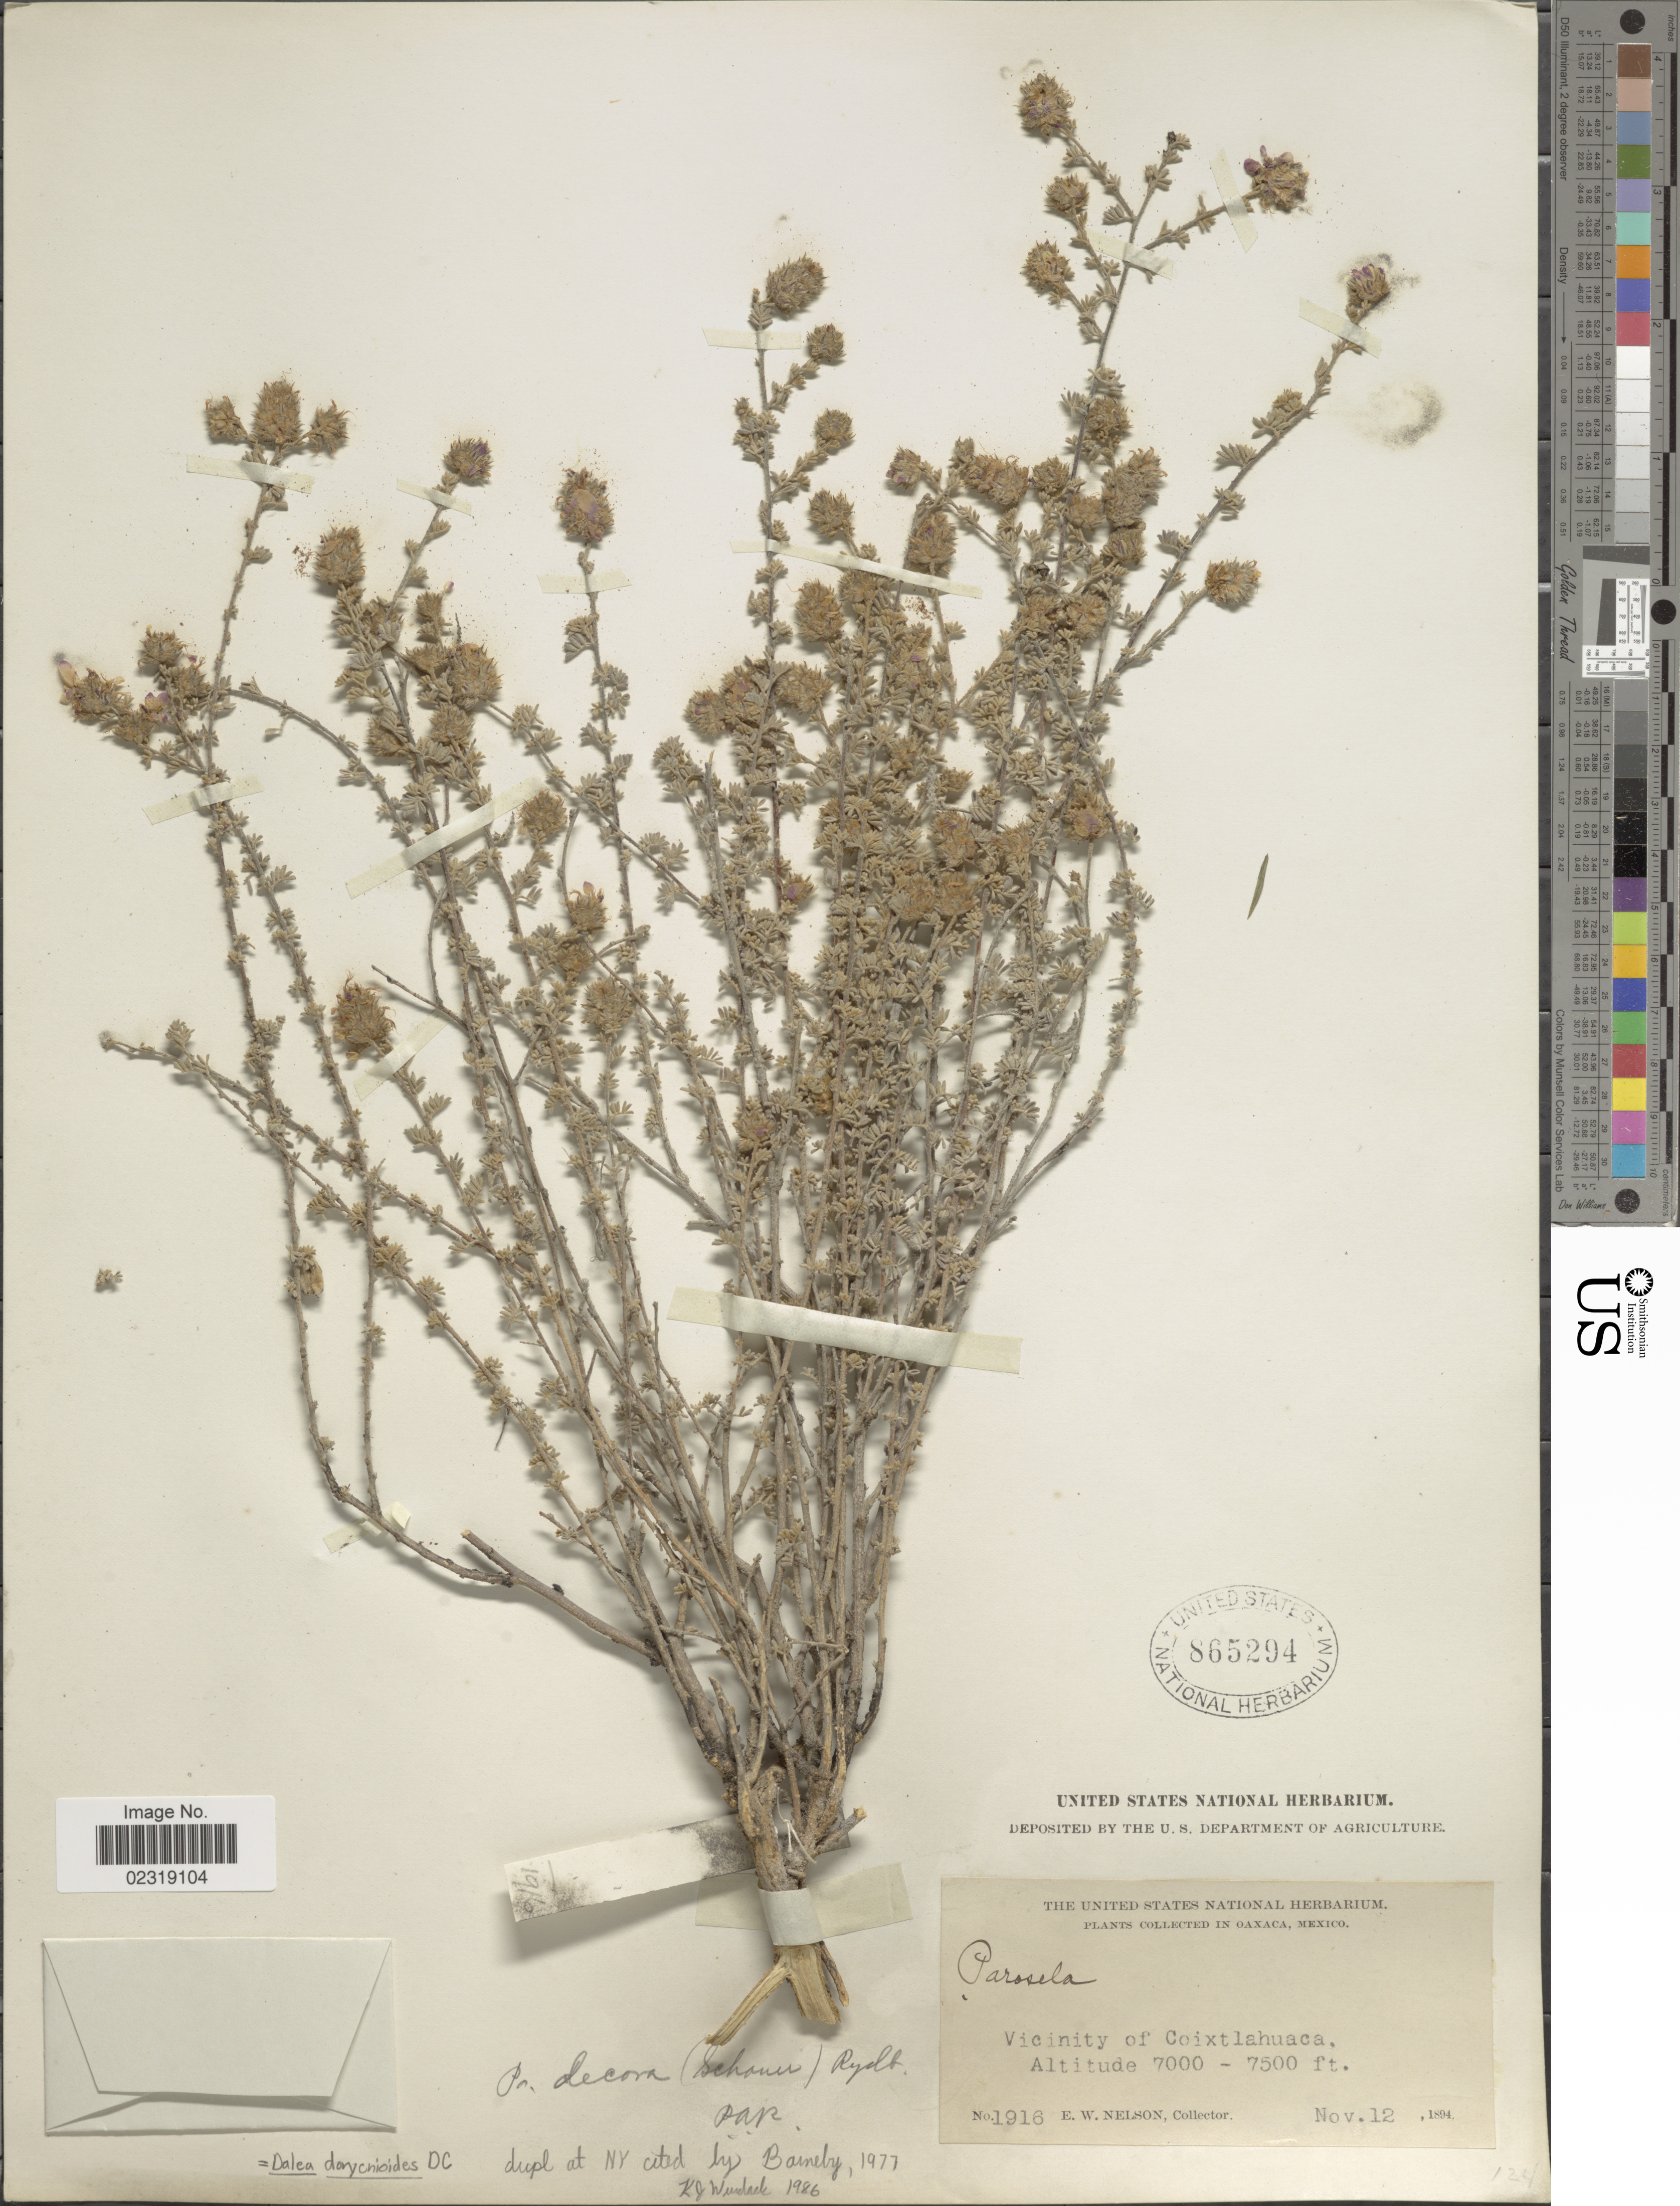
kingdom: Plantae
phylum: Tracheophyta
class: Magnoliopsida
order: Fabales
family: Fabaceae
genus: Dalea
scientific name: Dalea dorycnioides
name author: DC.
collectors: E. W. Nelson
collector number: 1916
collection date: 1894-11-12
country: Mexico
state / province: Oaxaca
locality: Oaxaca, Mexico, Vicinity of Coixtlahuaca.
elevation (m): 2134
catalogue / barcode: US 865294